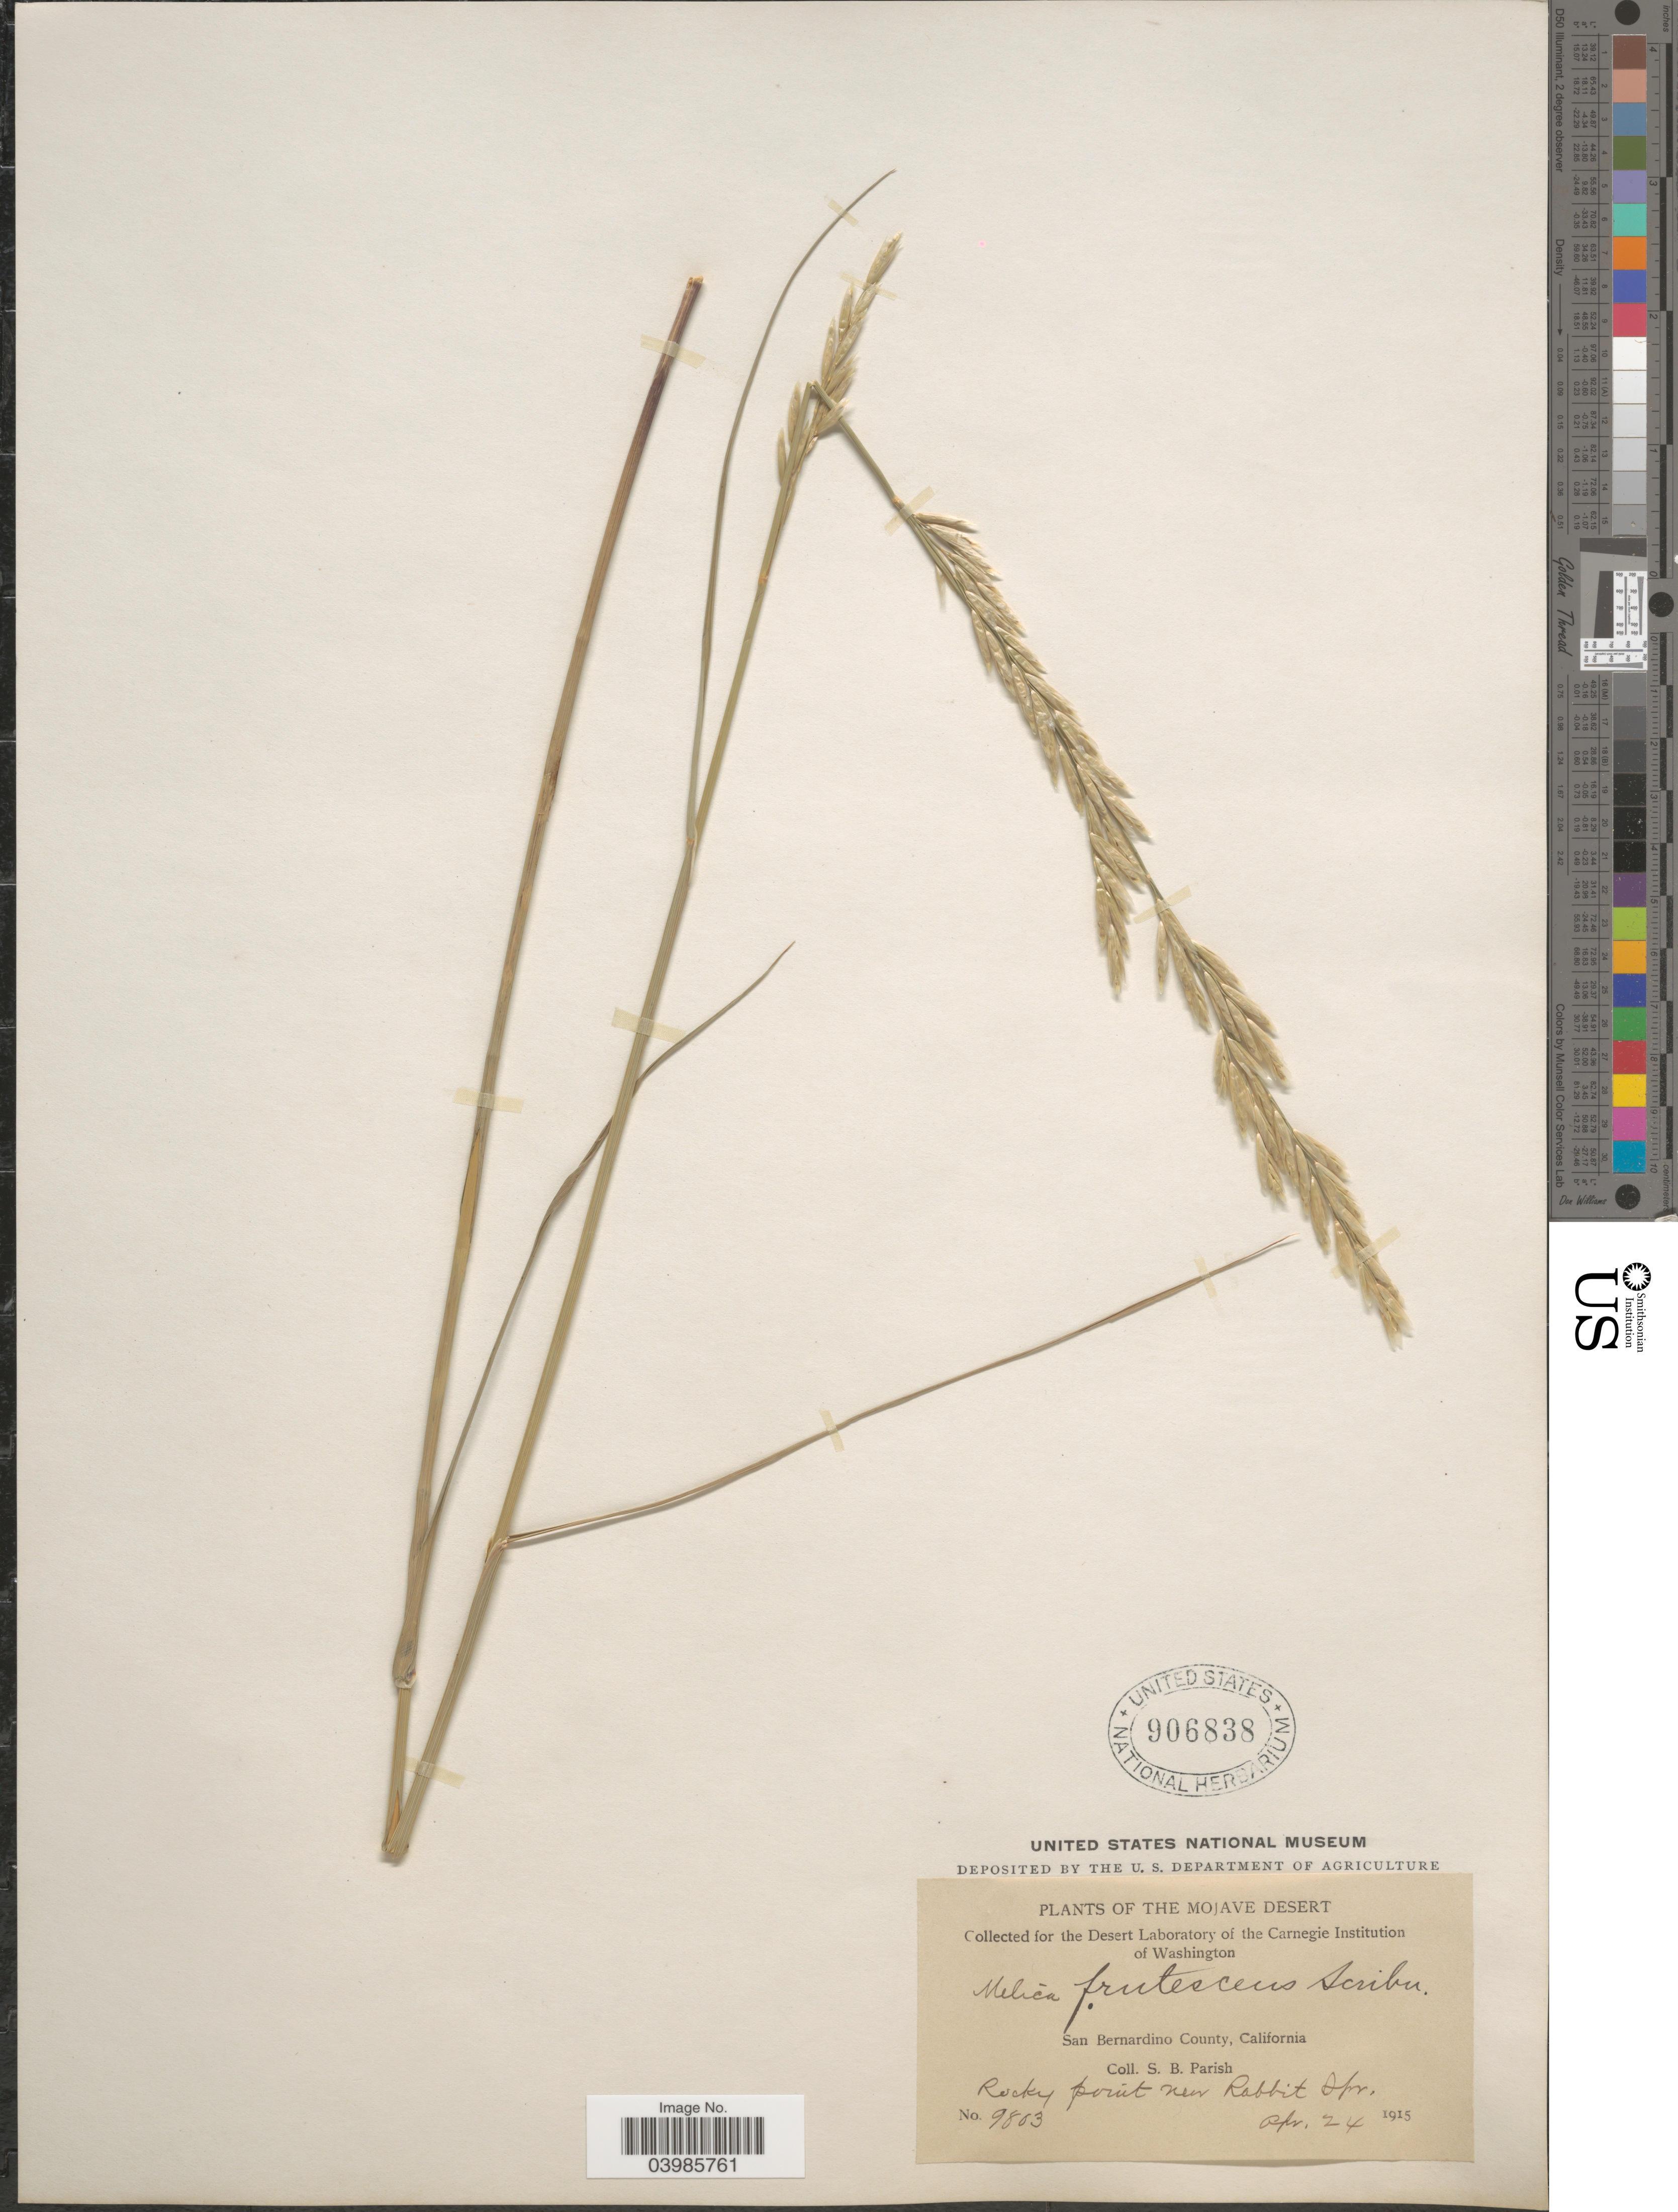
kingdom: Plantae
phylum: Tracheophyta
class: Liliopsida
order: Poales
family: Poaceae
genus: Melica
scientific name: Melica frutescens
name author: Scribn.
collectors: S. B. Parish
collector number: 9803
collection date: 1915-04-24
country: United States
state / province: California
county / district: San Bernardino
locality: The Mojave Desert. San Bernardino County. Rocky point near Rabbit Spr.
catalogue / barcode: US 906838